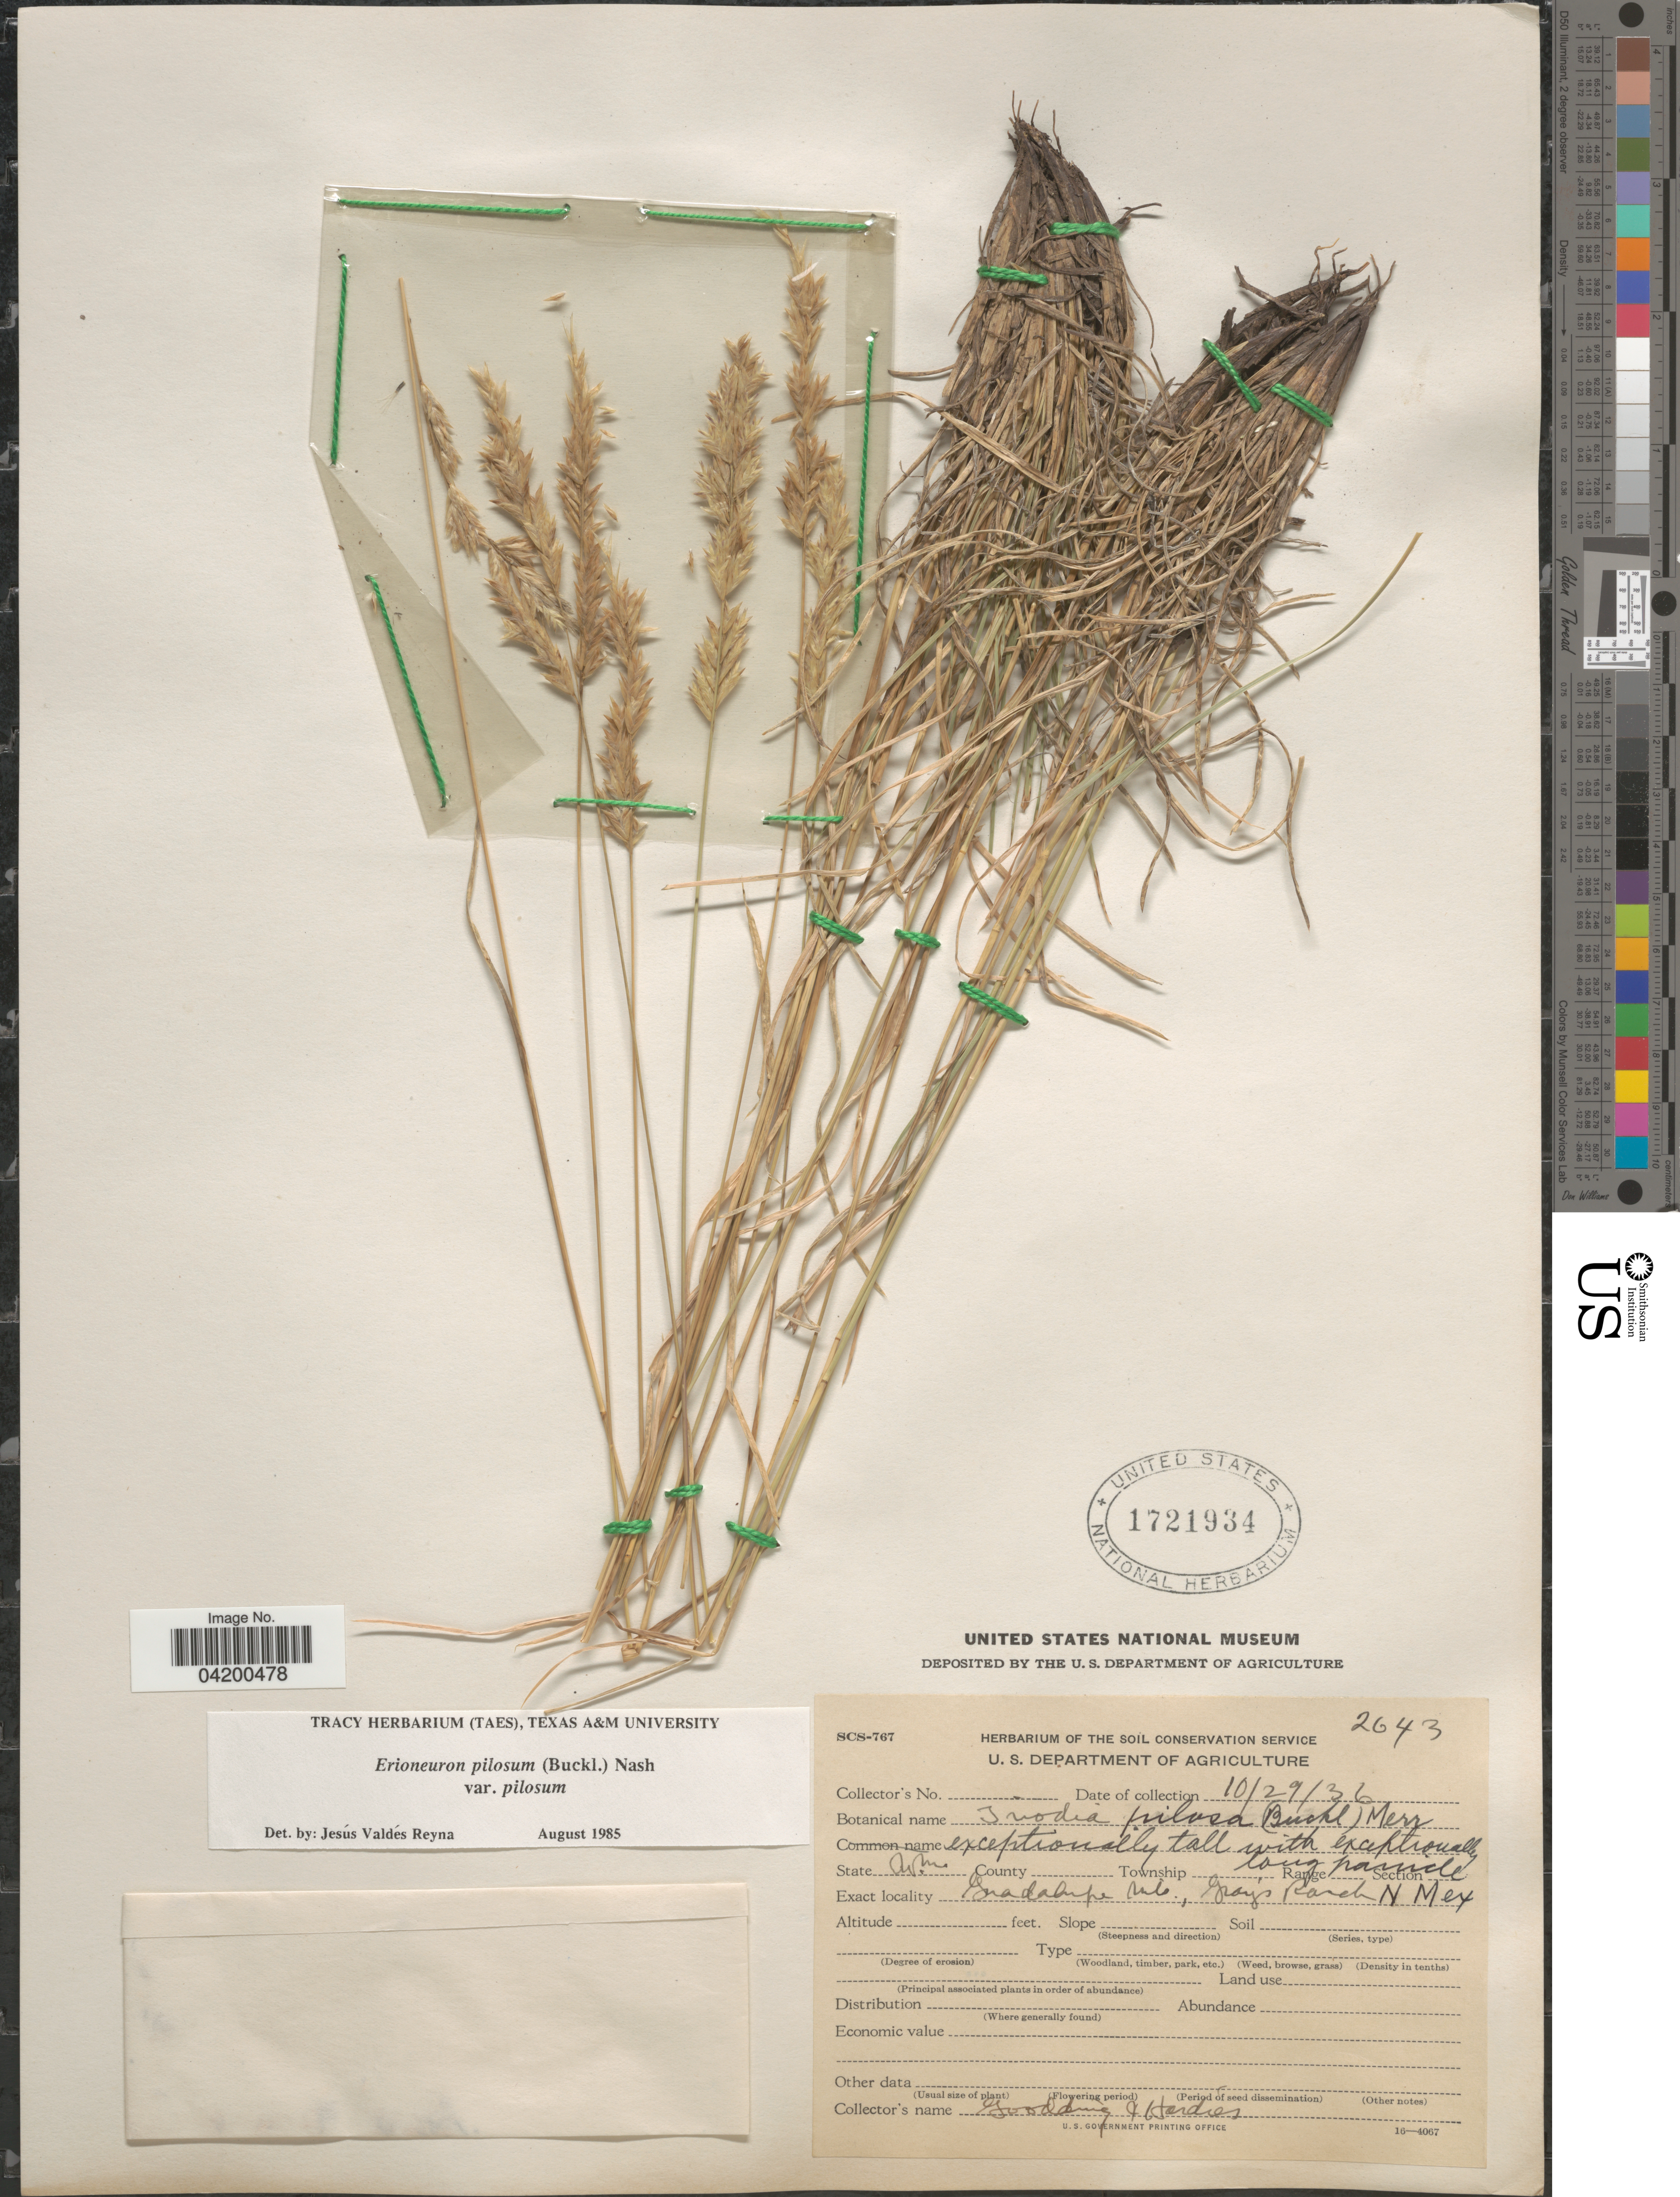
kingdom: Plantae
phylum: Tracheophyta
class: Liliopsida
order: Poales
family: Poaceae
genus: Erioneuron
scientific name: Erioneuron pilosum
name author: (Buckley) Nash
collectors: Goodding & Hardies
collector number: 2643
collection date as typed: Transcribed d/m/y: 29/10/36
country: United States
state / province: New Mexico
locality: Guadalupe Mts., Gray's Ranch.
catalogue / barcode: US 1721934